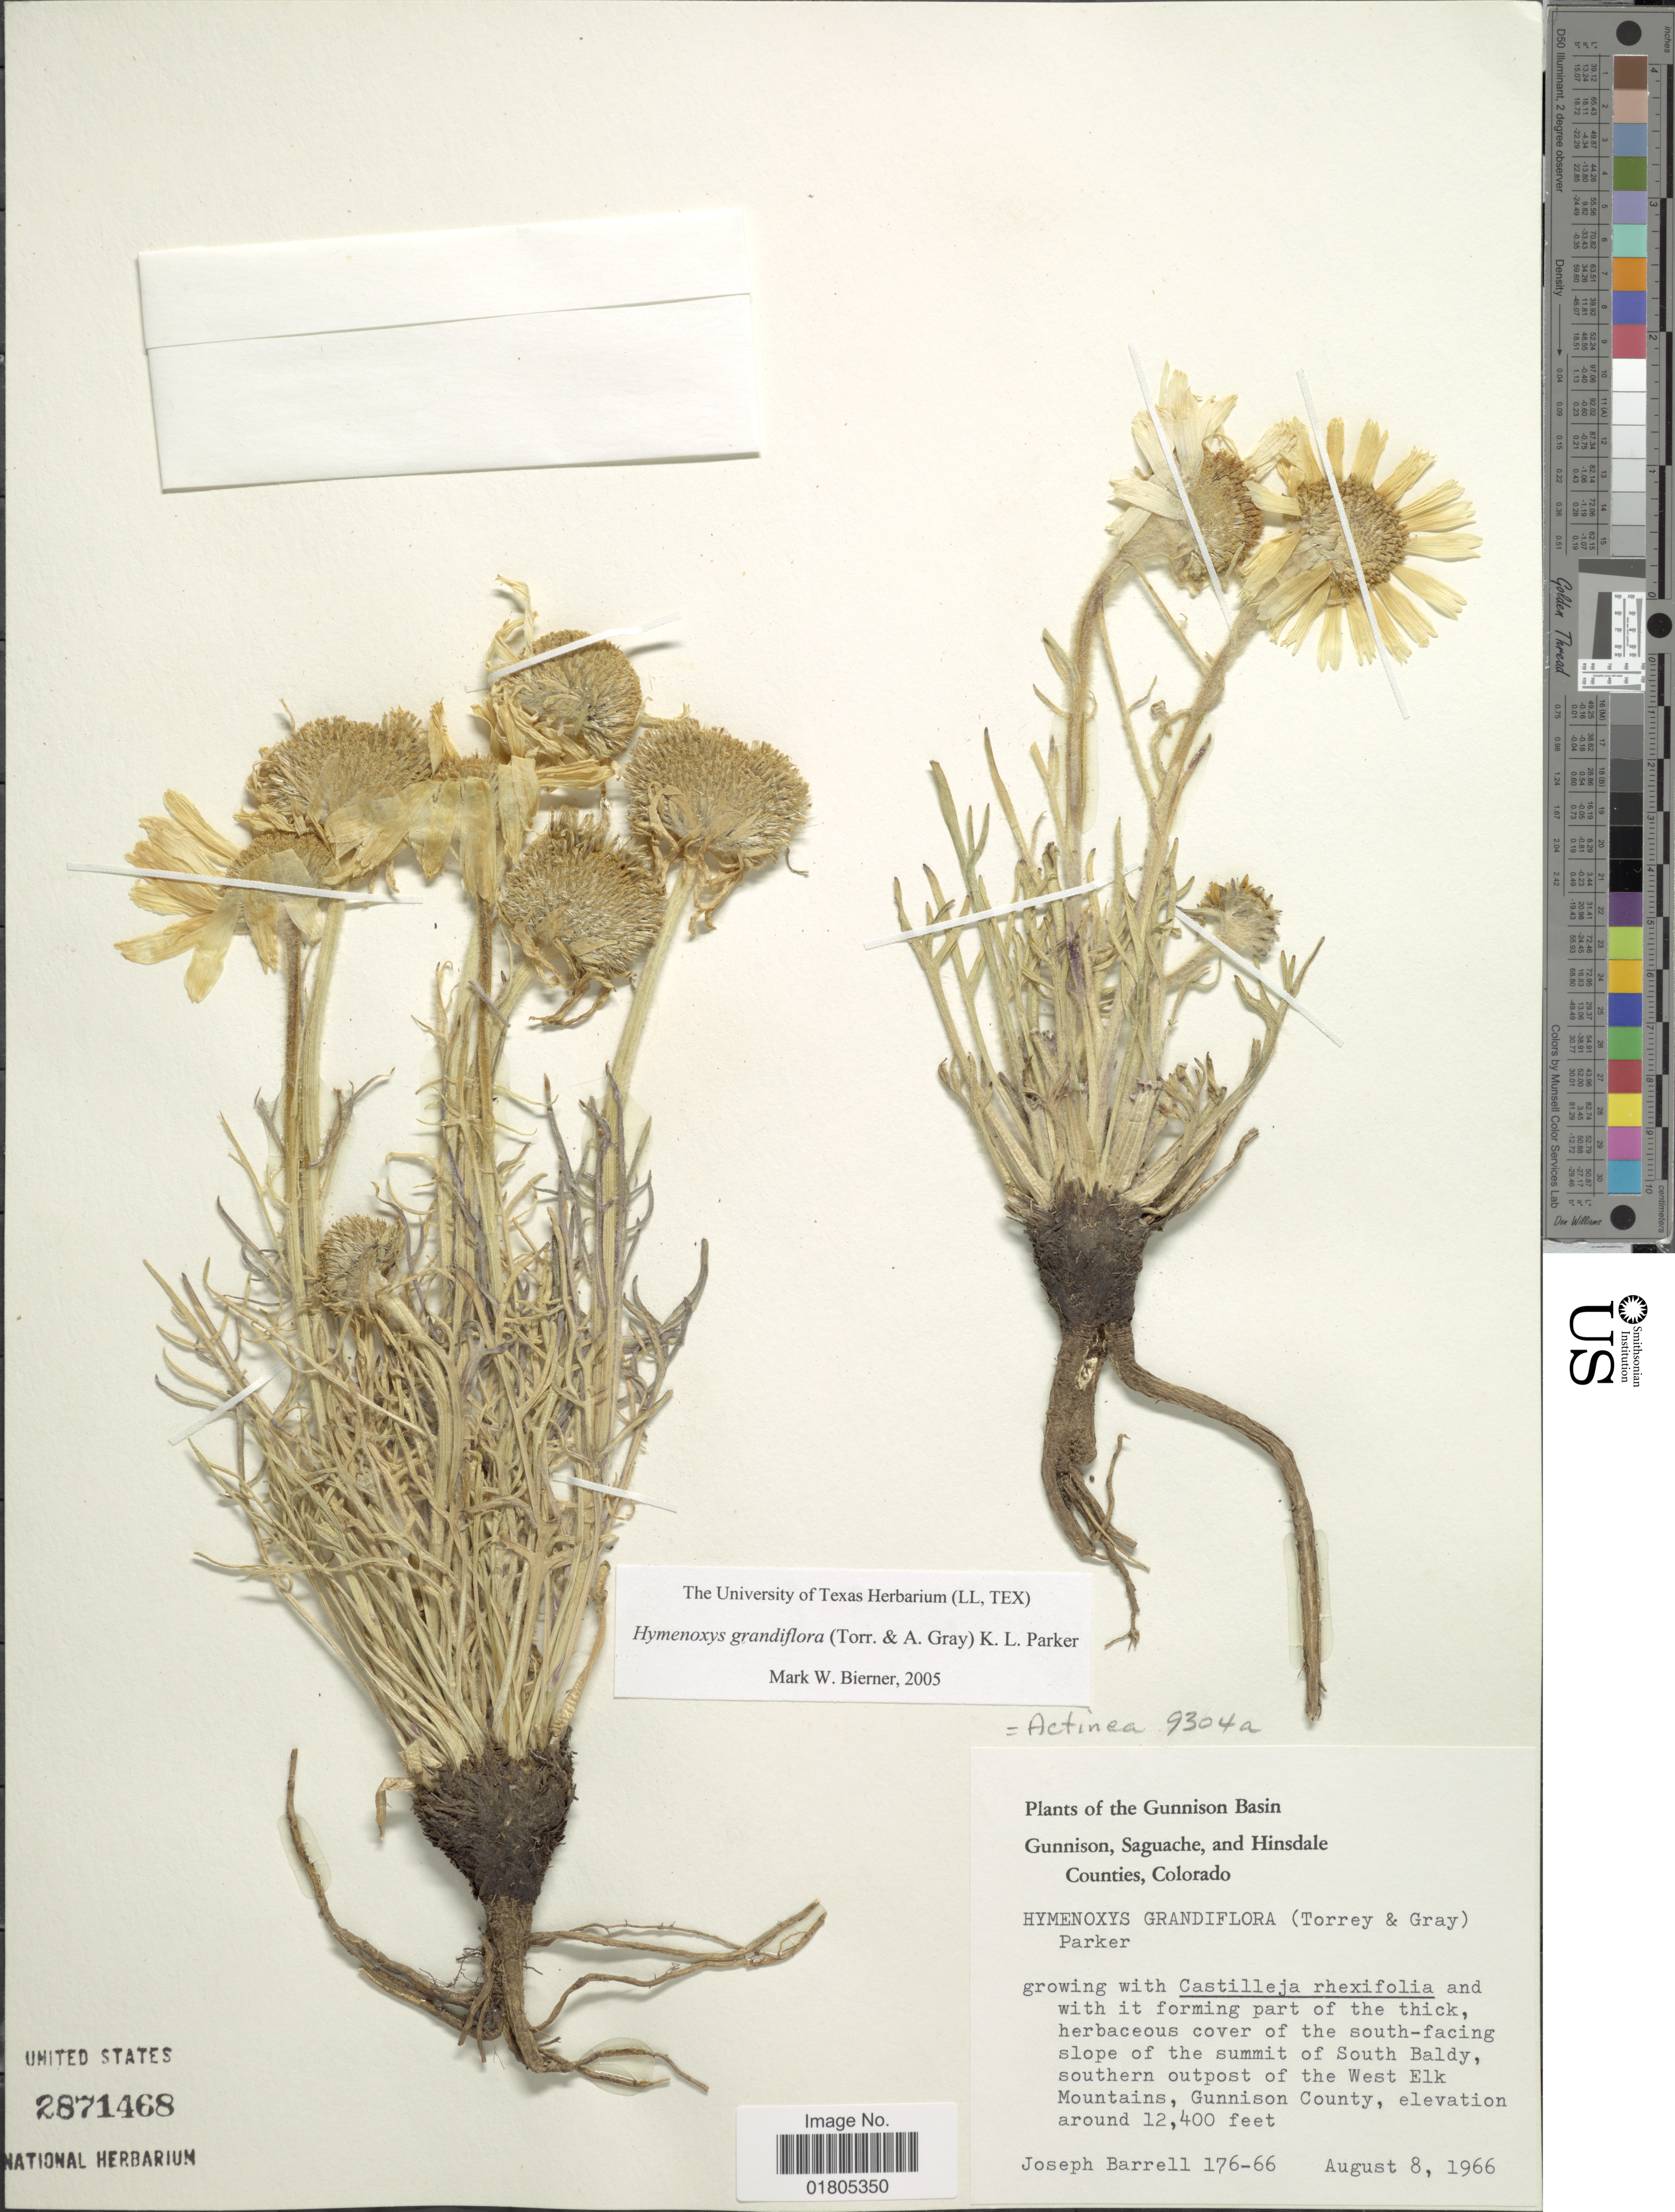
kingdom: Plantae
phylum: Tracheophyta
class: Magnoliopsida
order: Asterales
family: Asteraceae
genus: Actinea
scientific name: Actinea grandiflora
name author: (Torr. & A. Gray) Kuntze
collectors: J. Barrell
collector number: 176-66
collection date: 1966-08-08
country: United States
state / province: Colorado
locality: Gunnison Basin. Gunnison, Saguache, and Hinsdale Counties, Colorado. Herbaceous cover of the south-facing slope of the summit of South Baldy, southern outpost of the West Elk Mountains, Gunnison County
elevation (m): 3780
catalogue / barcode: US 2871468